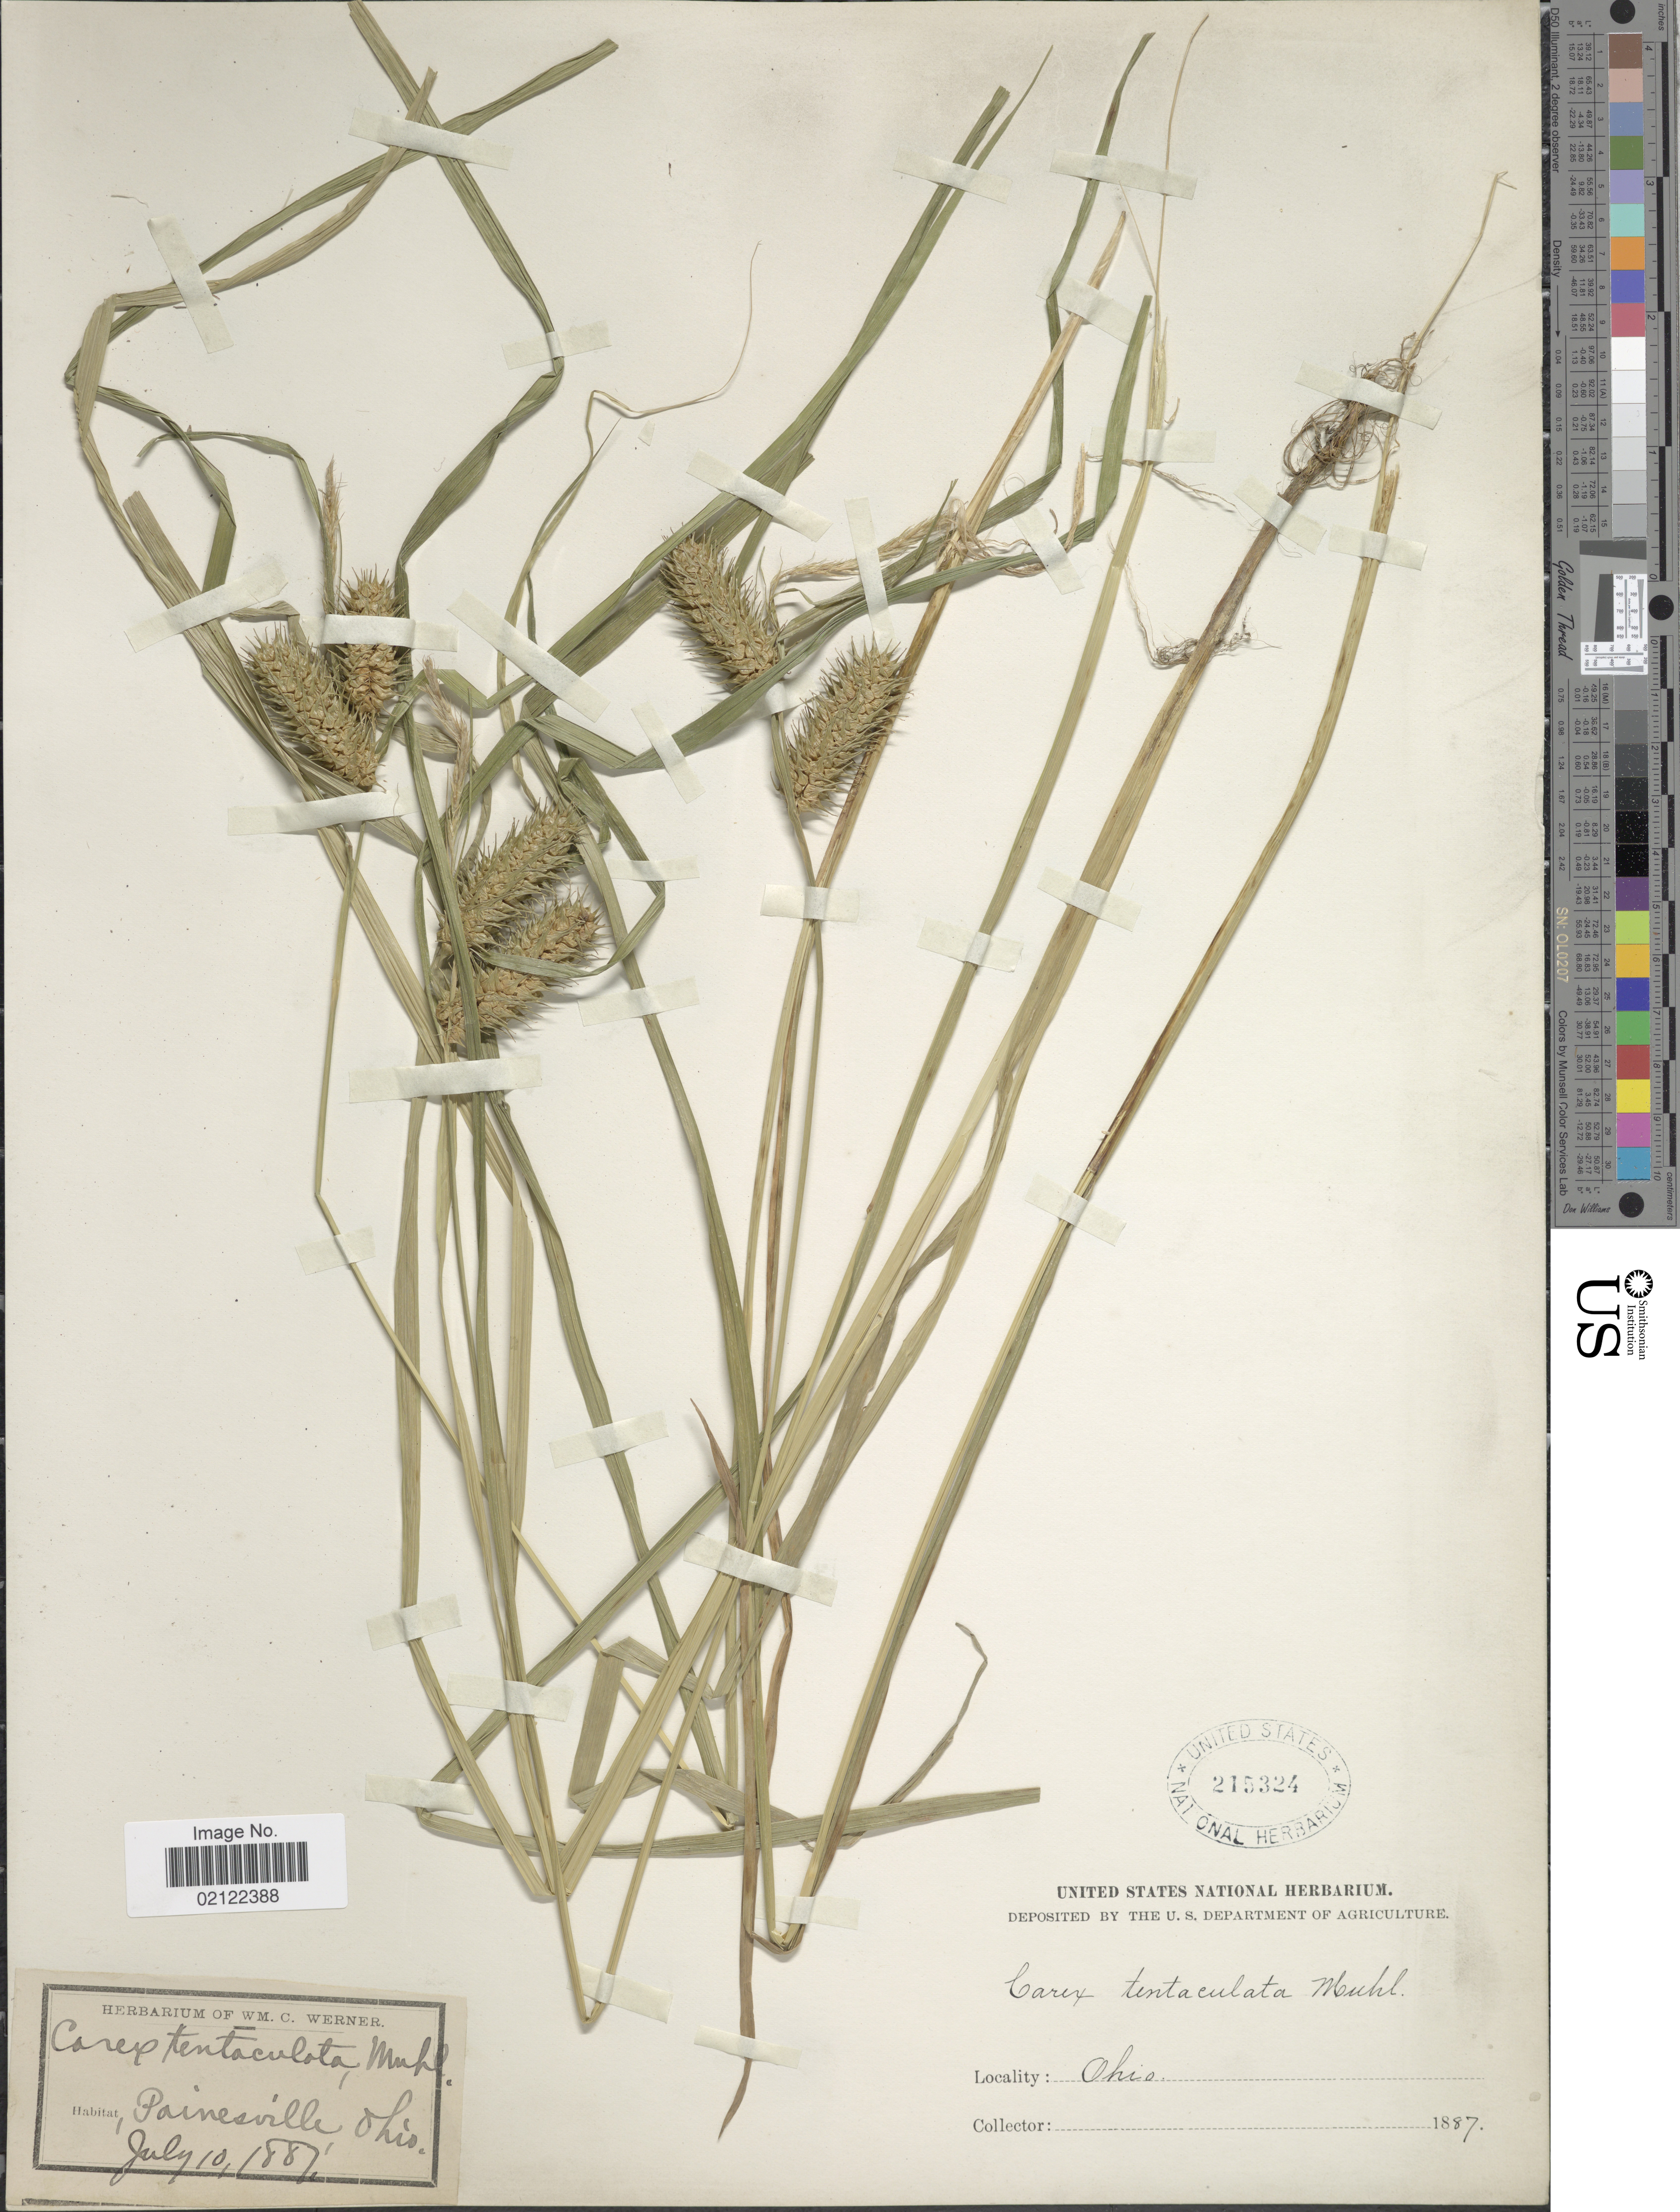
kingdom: Plantae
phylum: Tracheophyta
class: Liliopsida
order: Poales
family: Cyperaceae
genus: Carex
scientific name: Carex lurida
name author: Wahlenb.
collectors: ex herb. Wm. C. Werner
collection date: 1887-07-10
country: United States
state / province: Ohio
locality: Painesville, Ohio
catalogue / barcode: US 215324